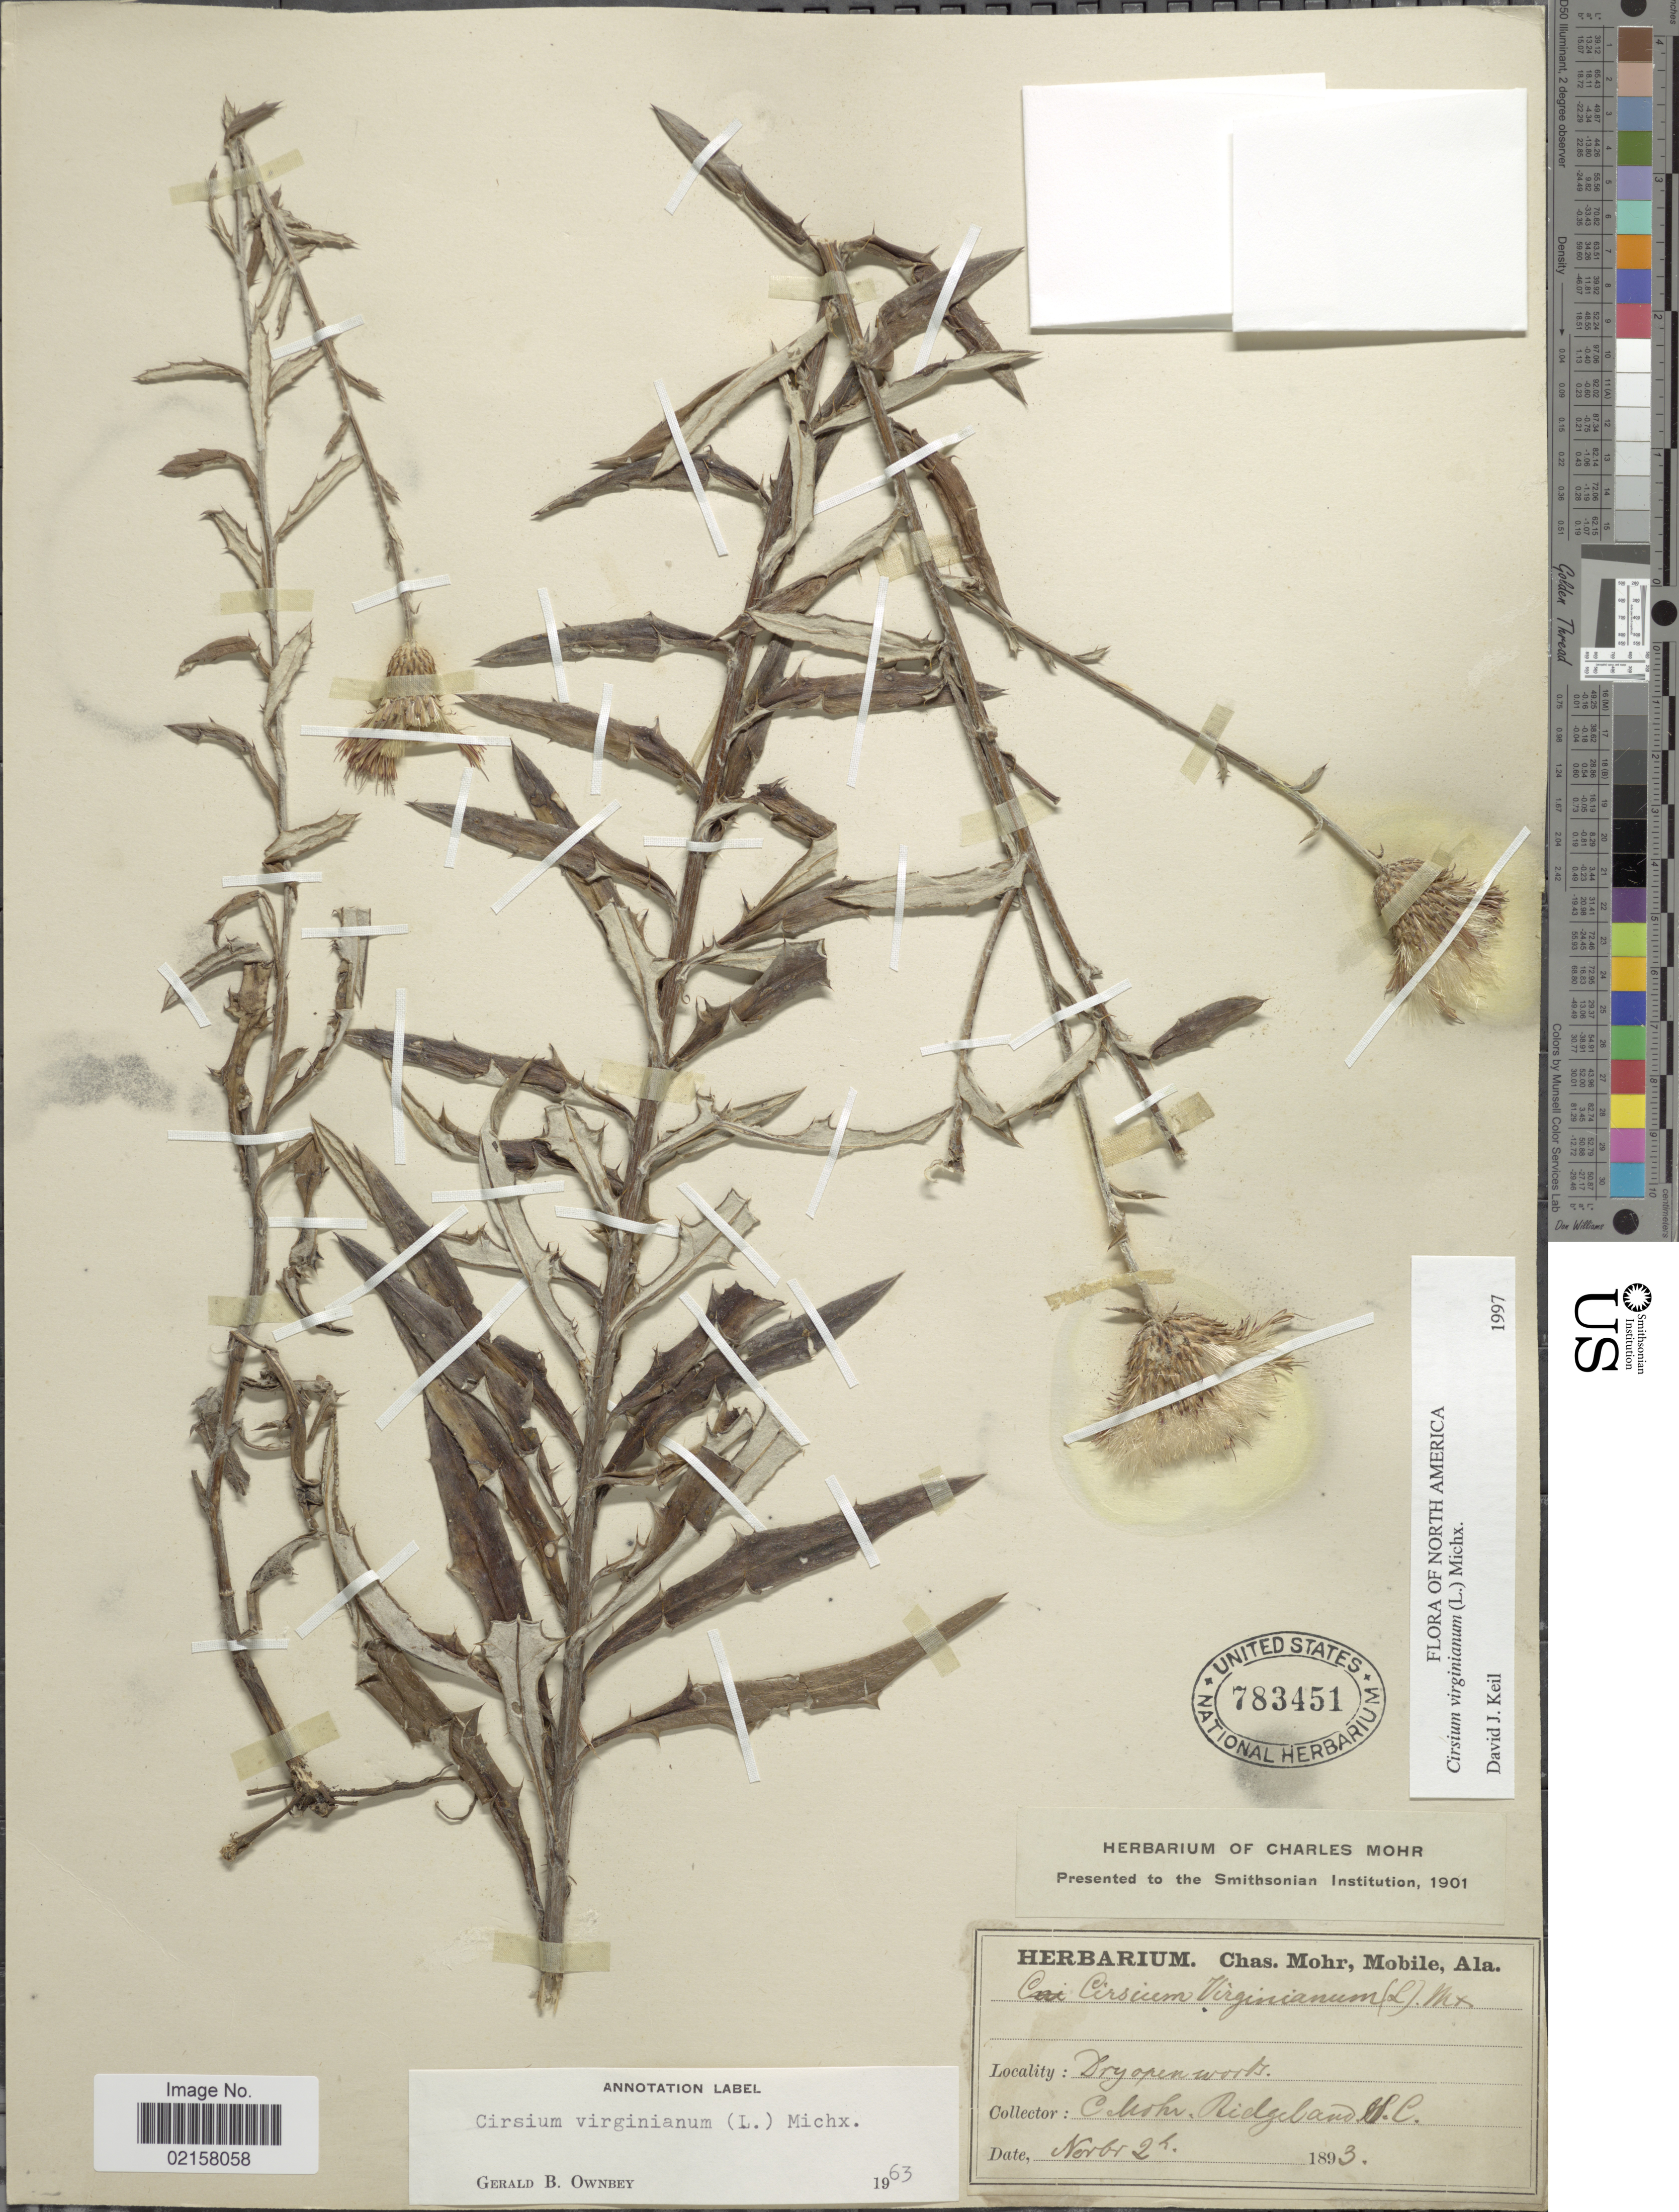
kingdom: Plantae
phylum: Tracheophyta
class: Magnoliopsida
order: Asterales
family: Asteraceae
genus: Cirsium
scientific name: Cirsium virginianum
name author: (L.) Michx.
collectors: Mohr, C. T. (herbarium)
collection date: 1893-11-02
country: United States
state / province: South Carolina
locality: Ridgeland.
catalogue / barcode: US 783451